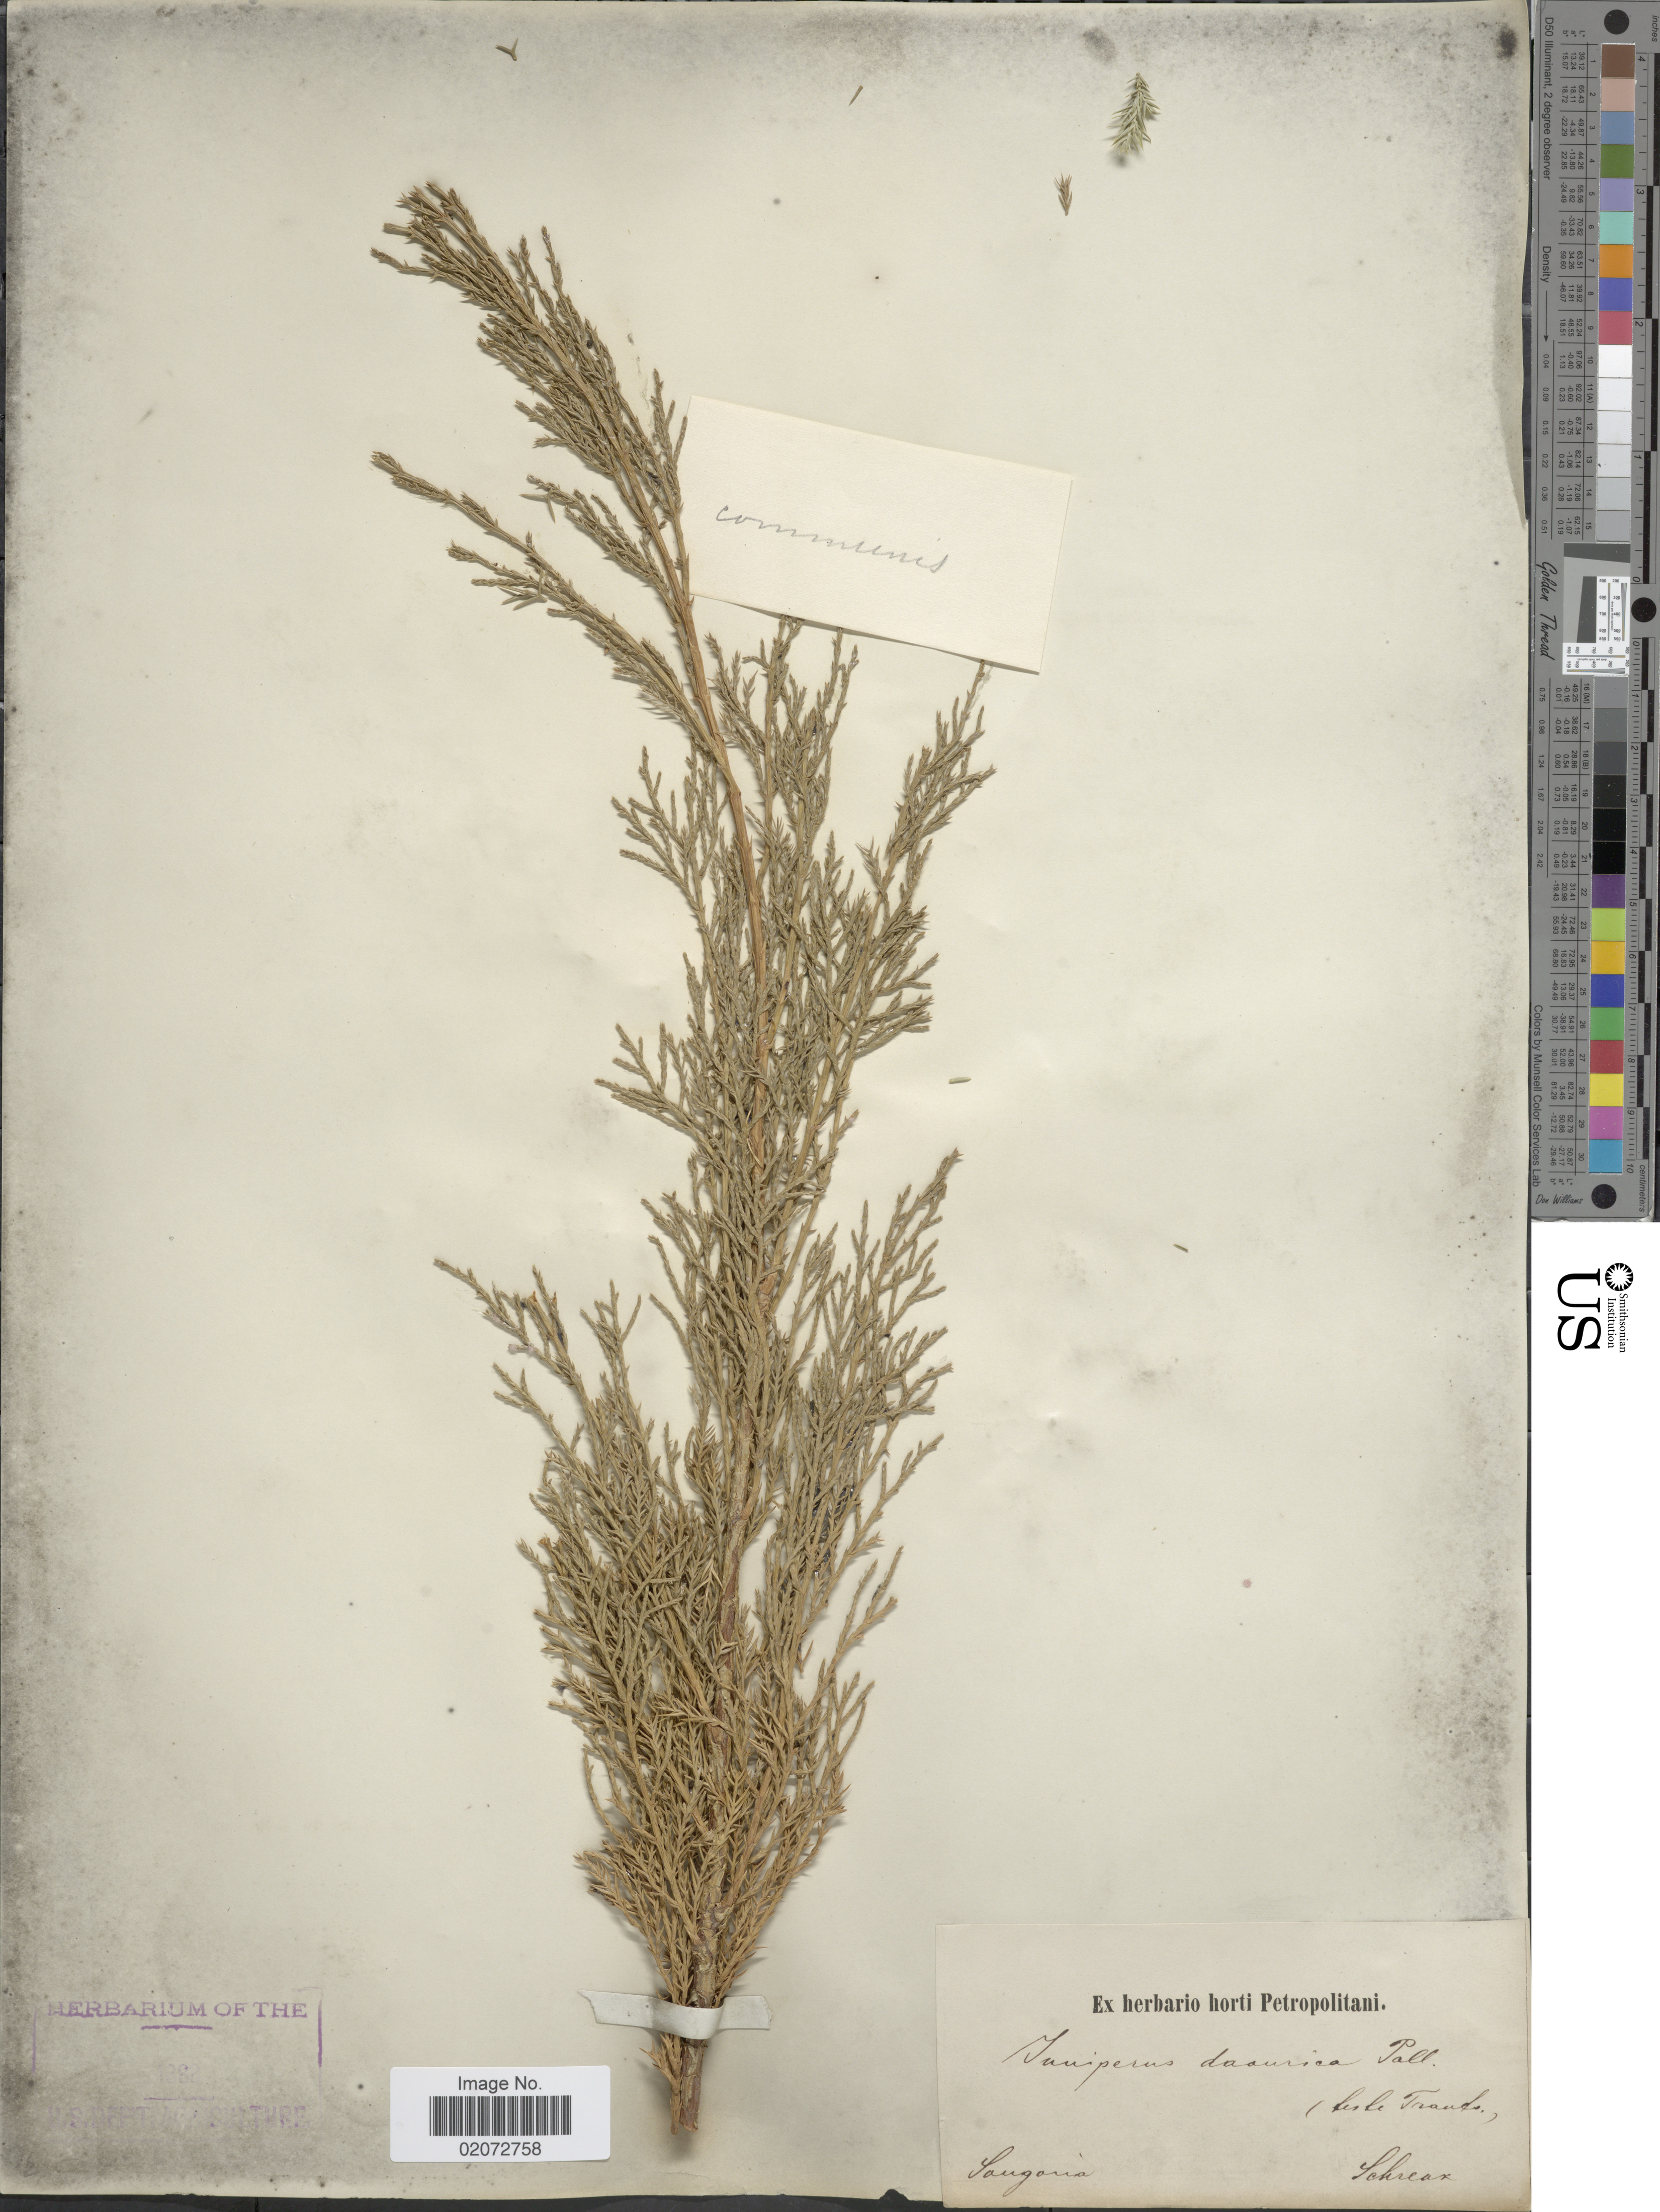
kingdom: Plantae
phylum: Tracheophyta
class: Pinopsida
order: Pinales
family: Cupressaceae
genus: Juniperus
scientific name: Juniperus davurica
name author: Pall.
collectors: A.G. Schrenk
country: Kazakhstan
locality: Songoria